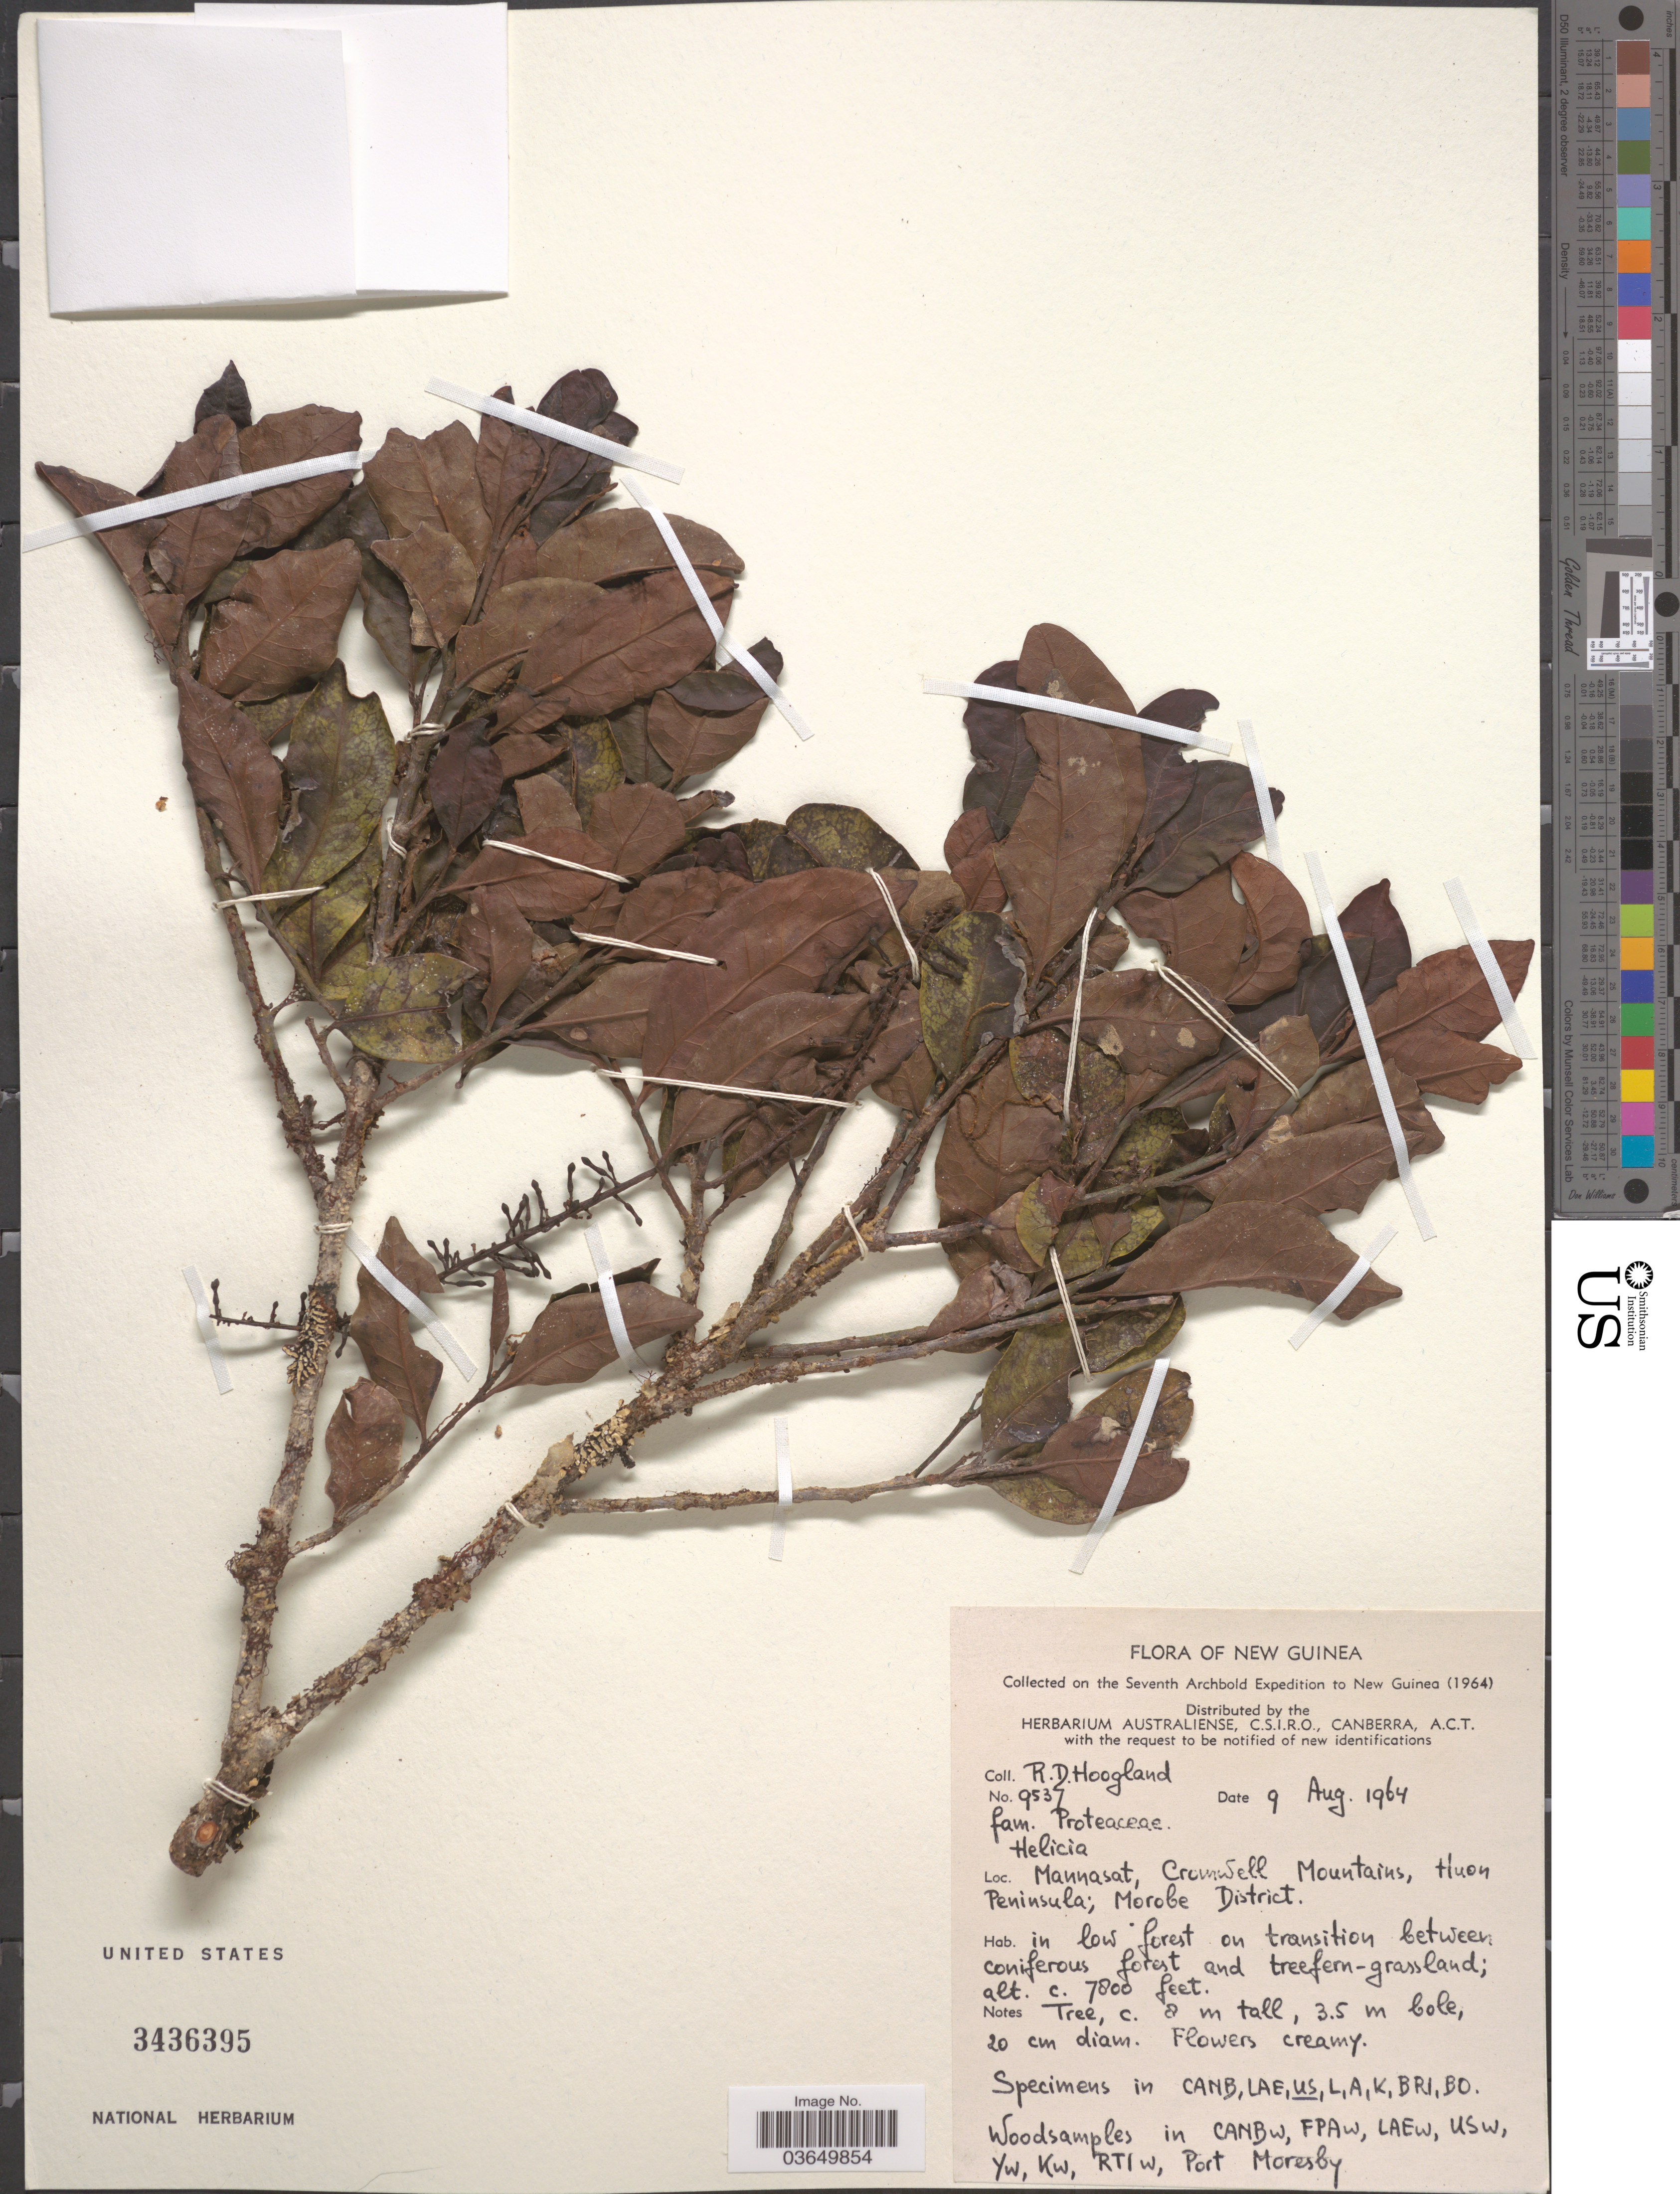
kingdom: Plantae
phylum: Tracheophyta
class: Magnoliopsida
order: Proteales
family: Proteaceae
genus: Helicia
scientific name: Helicia sp.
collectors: R. D. Hoogland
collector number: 9537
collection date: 1964-08-09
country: Papua New Guinea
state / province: Morobe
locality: New Guinea. Mannasat, Cromwell Mountains, Huon Peninsula; Morobe District.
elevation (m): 2377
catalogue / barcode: US 3436395